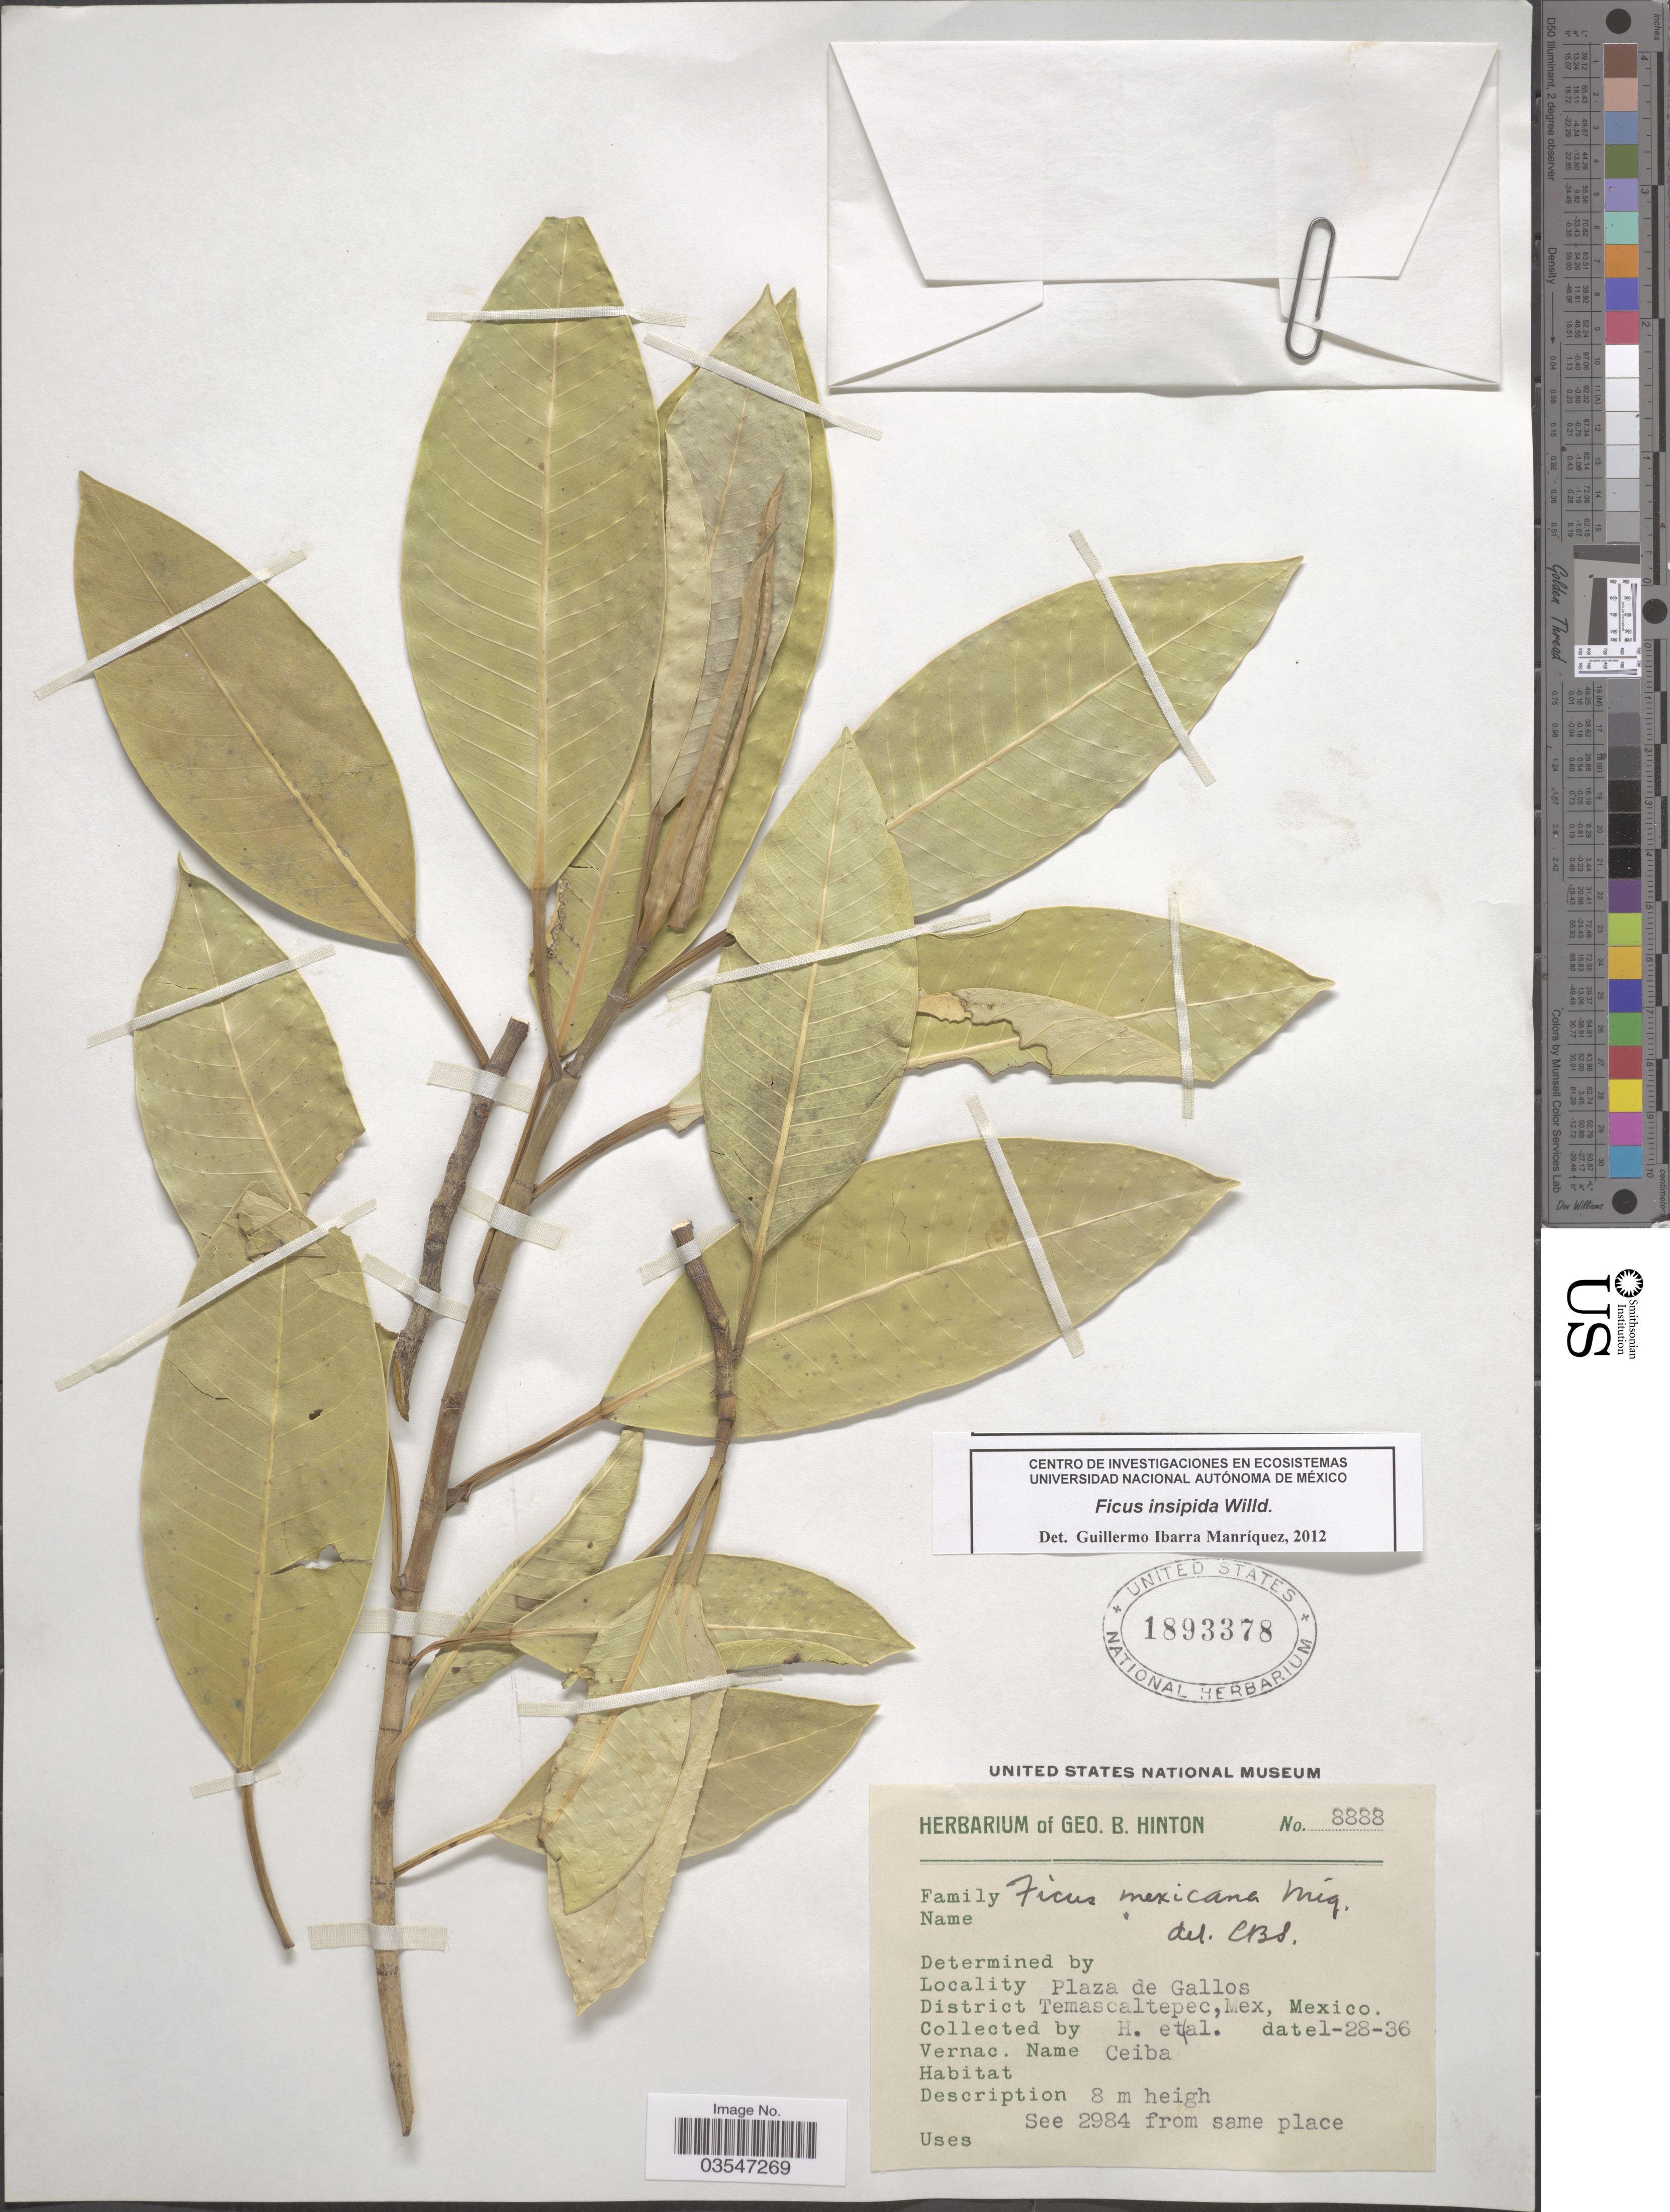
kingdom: Plantae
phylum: Tracheophyta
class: Magnoliopsida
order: Rosales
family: Moraceae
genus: Ficus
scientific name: Ficus insipida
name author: Willd.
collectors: G. B. Hinton & et al.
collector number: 8888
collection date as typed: Transcribed d/m/y: 28/1/36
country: Mexico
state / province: México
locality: Plaza de Gallos. District Temascaltepec.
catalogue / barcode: US 1893378